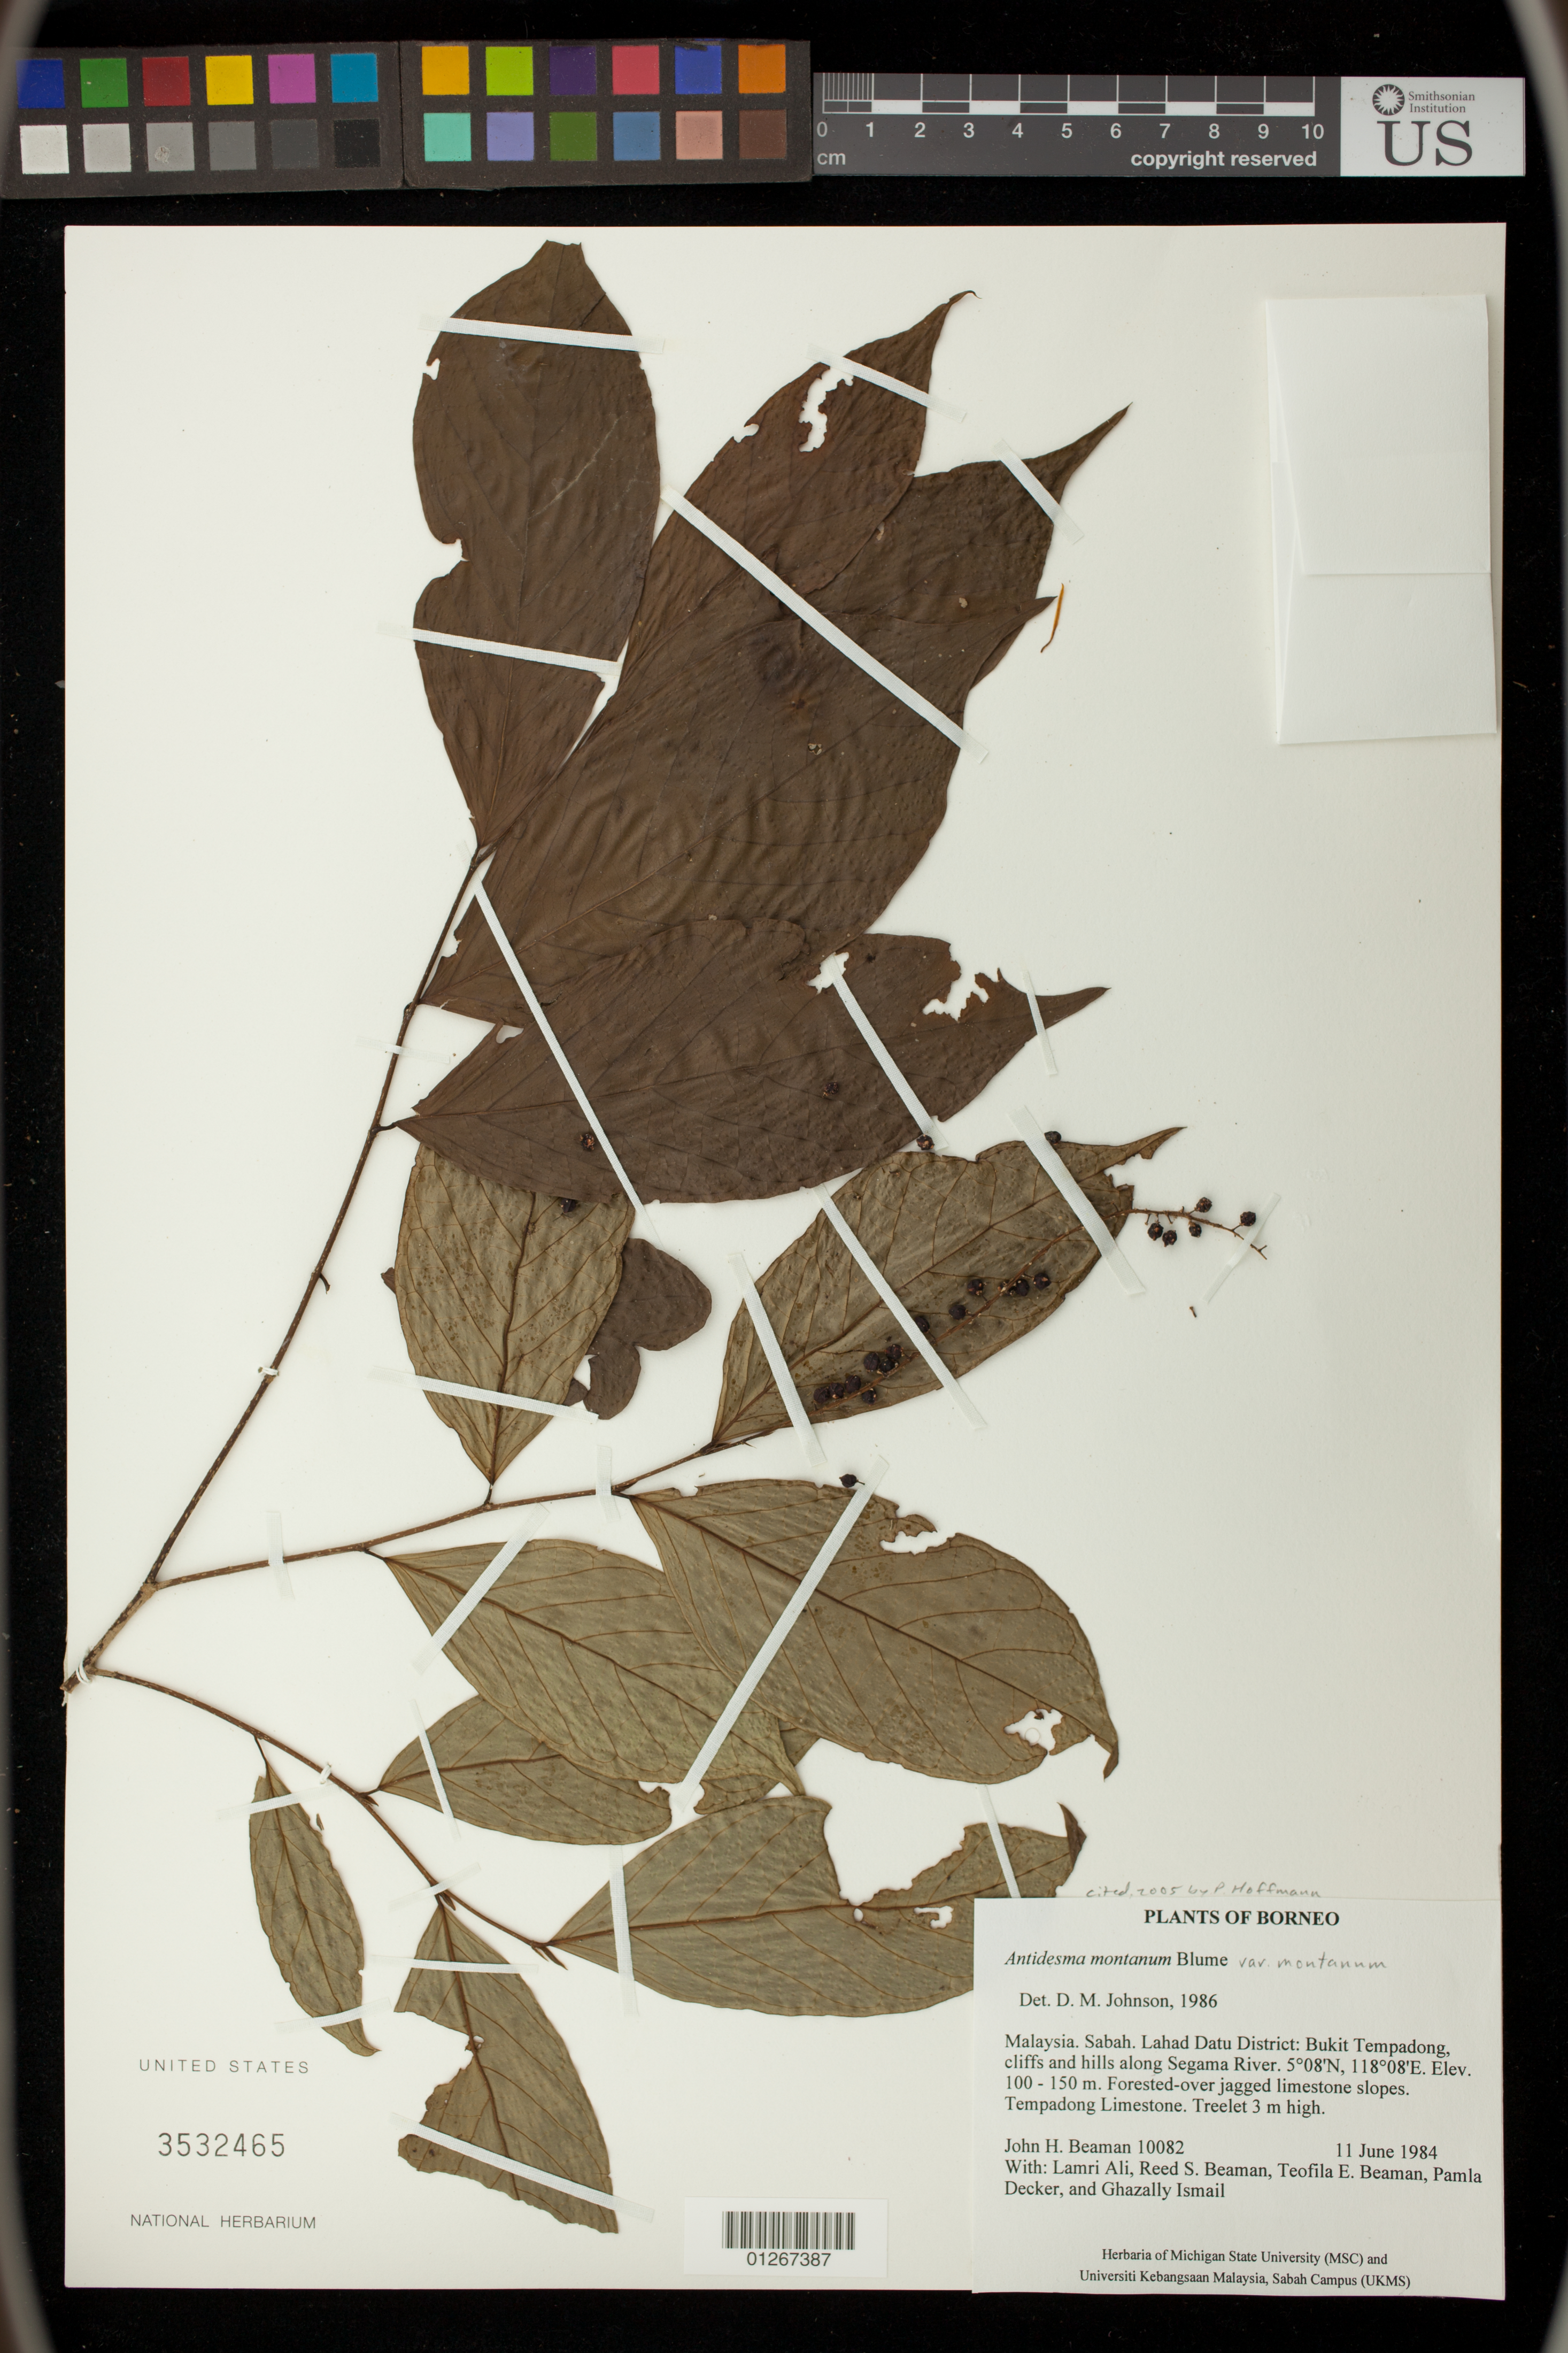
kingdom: Plantae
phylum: Tracheophyta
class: Magnoliopsida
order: Malpighiales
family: Phyllanthaceae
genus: Antidesma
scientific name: Antidesma montanum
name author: Blume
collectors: J. H. Beaman, L. Ali, R. S. Beaman, T. E. Beaman, P. Decker & G. Ismail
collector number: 10082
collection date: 1984-06-11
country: Malaysia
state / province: Sabah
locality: Lahad Datu District: Bukit Tempadong, cliffs and hills along Segama River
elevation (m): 100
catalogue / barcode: US 3532465